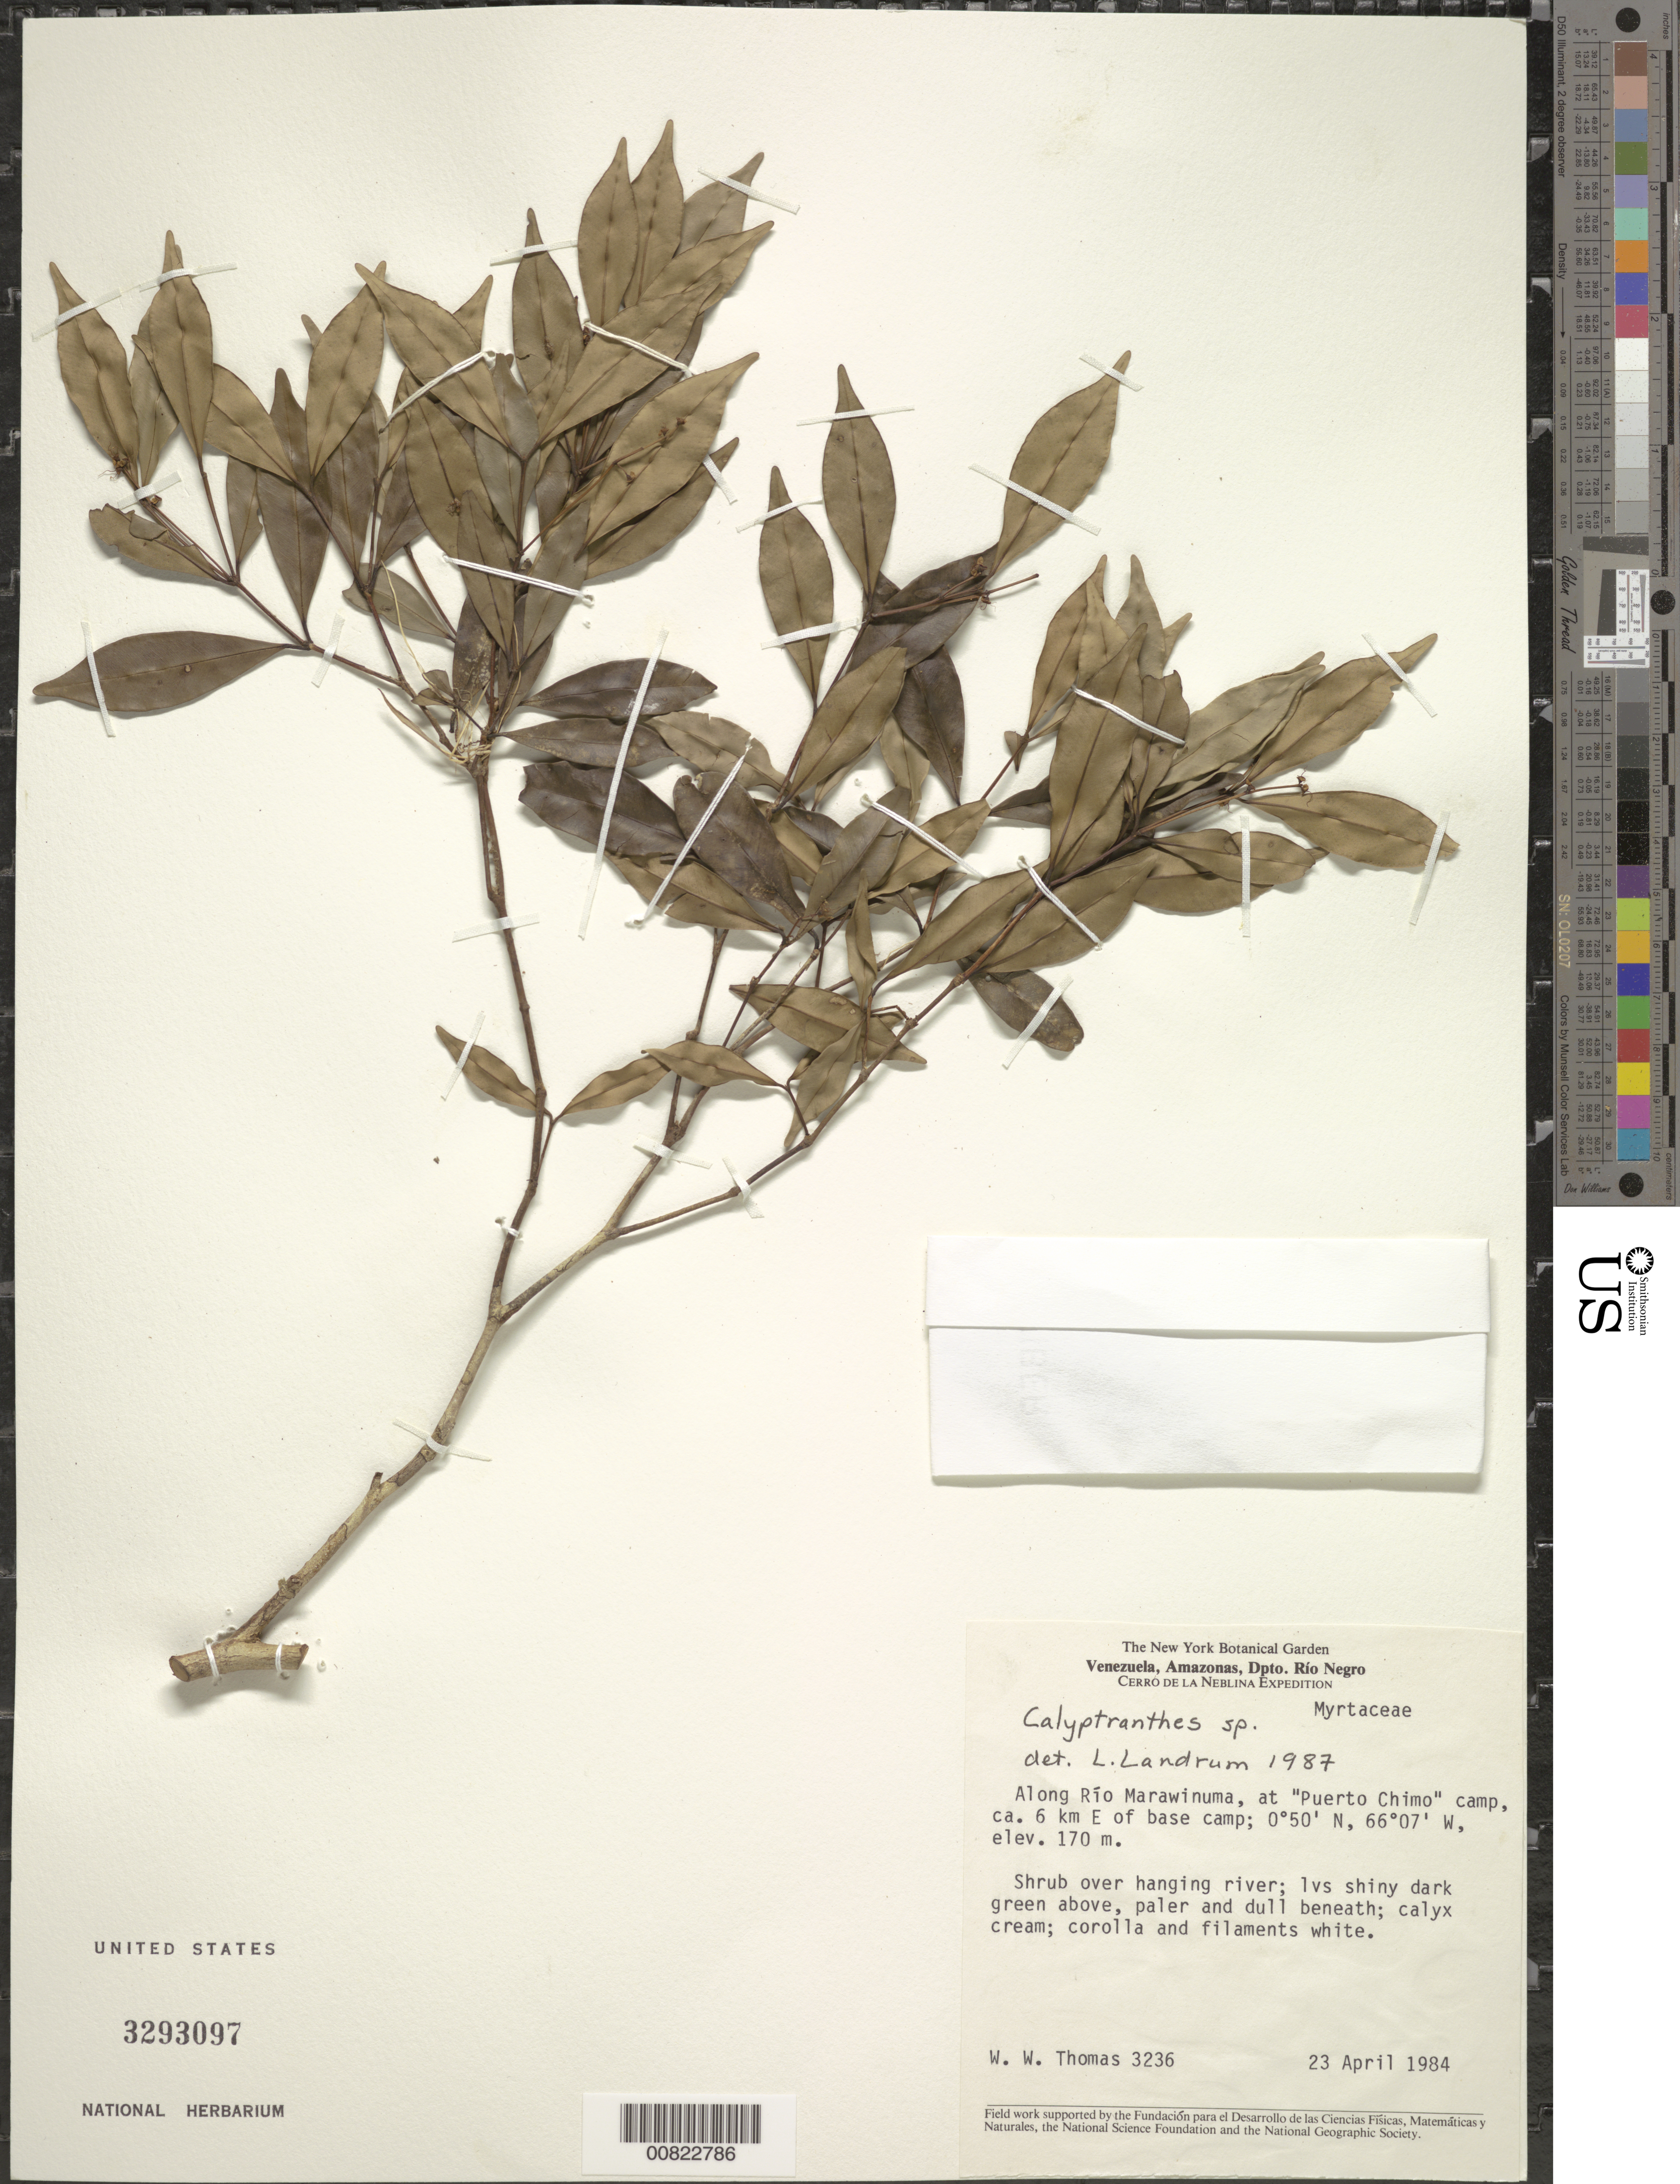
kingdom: Plantae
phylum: Tracheophyta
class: Magnoliopsida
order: Myrtales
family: Myrtaceae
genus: Myrcia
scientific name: Myrcia sp.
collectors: W. W. Thomas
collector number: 3236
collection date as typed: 23-Apr-84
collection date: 1984-04-23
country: Venezuela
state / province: Amazonas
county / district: Río Negro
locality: Cerro de la Neblina, Río Mawarinuma, at "Puerto Chimo" camp, ca. 6 km E of Base Camp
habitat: Overhanging river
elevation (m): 170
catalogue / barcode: US 3293097